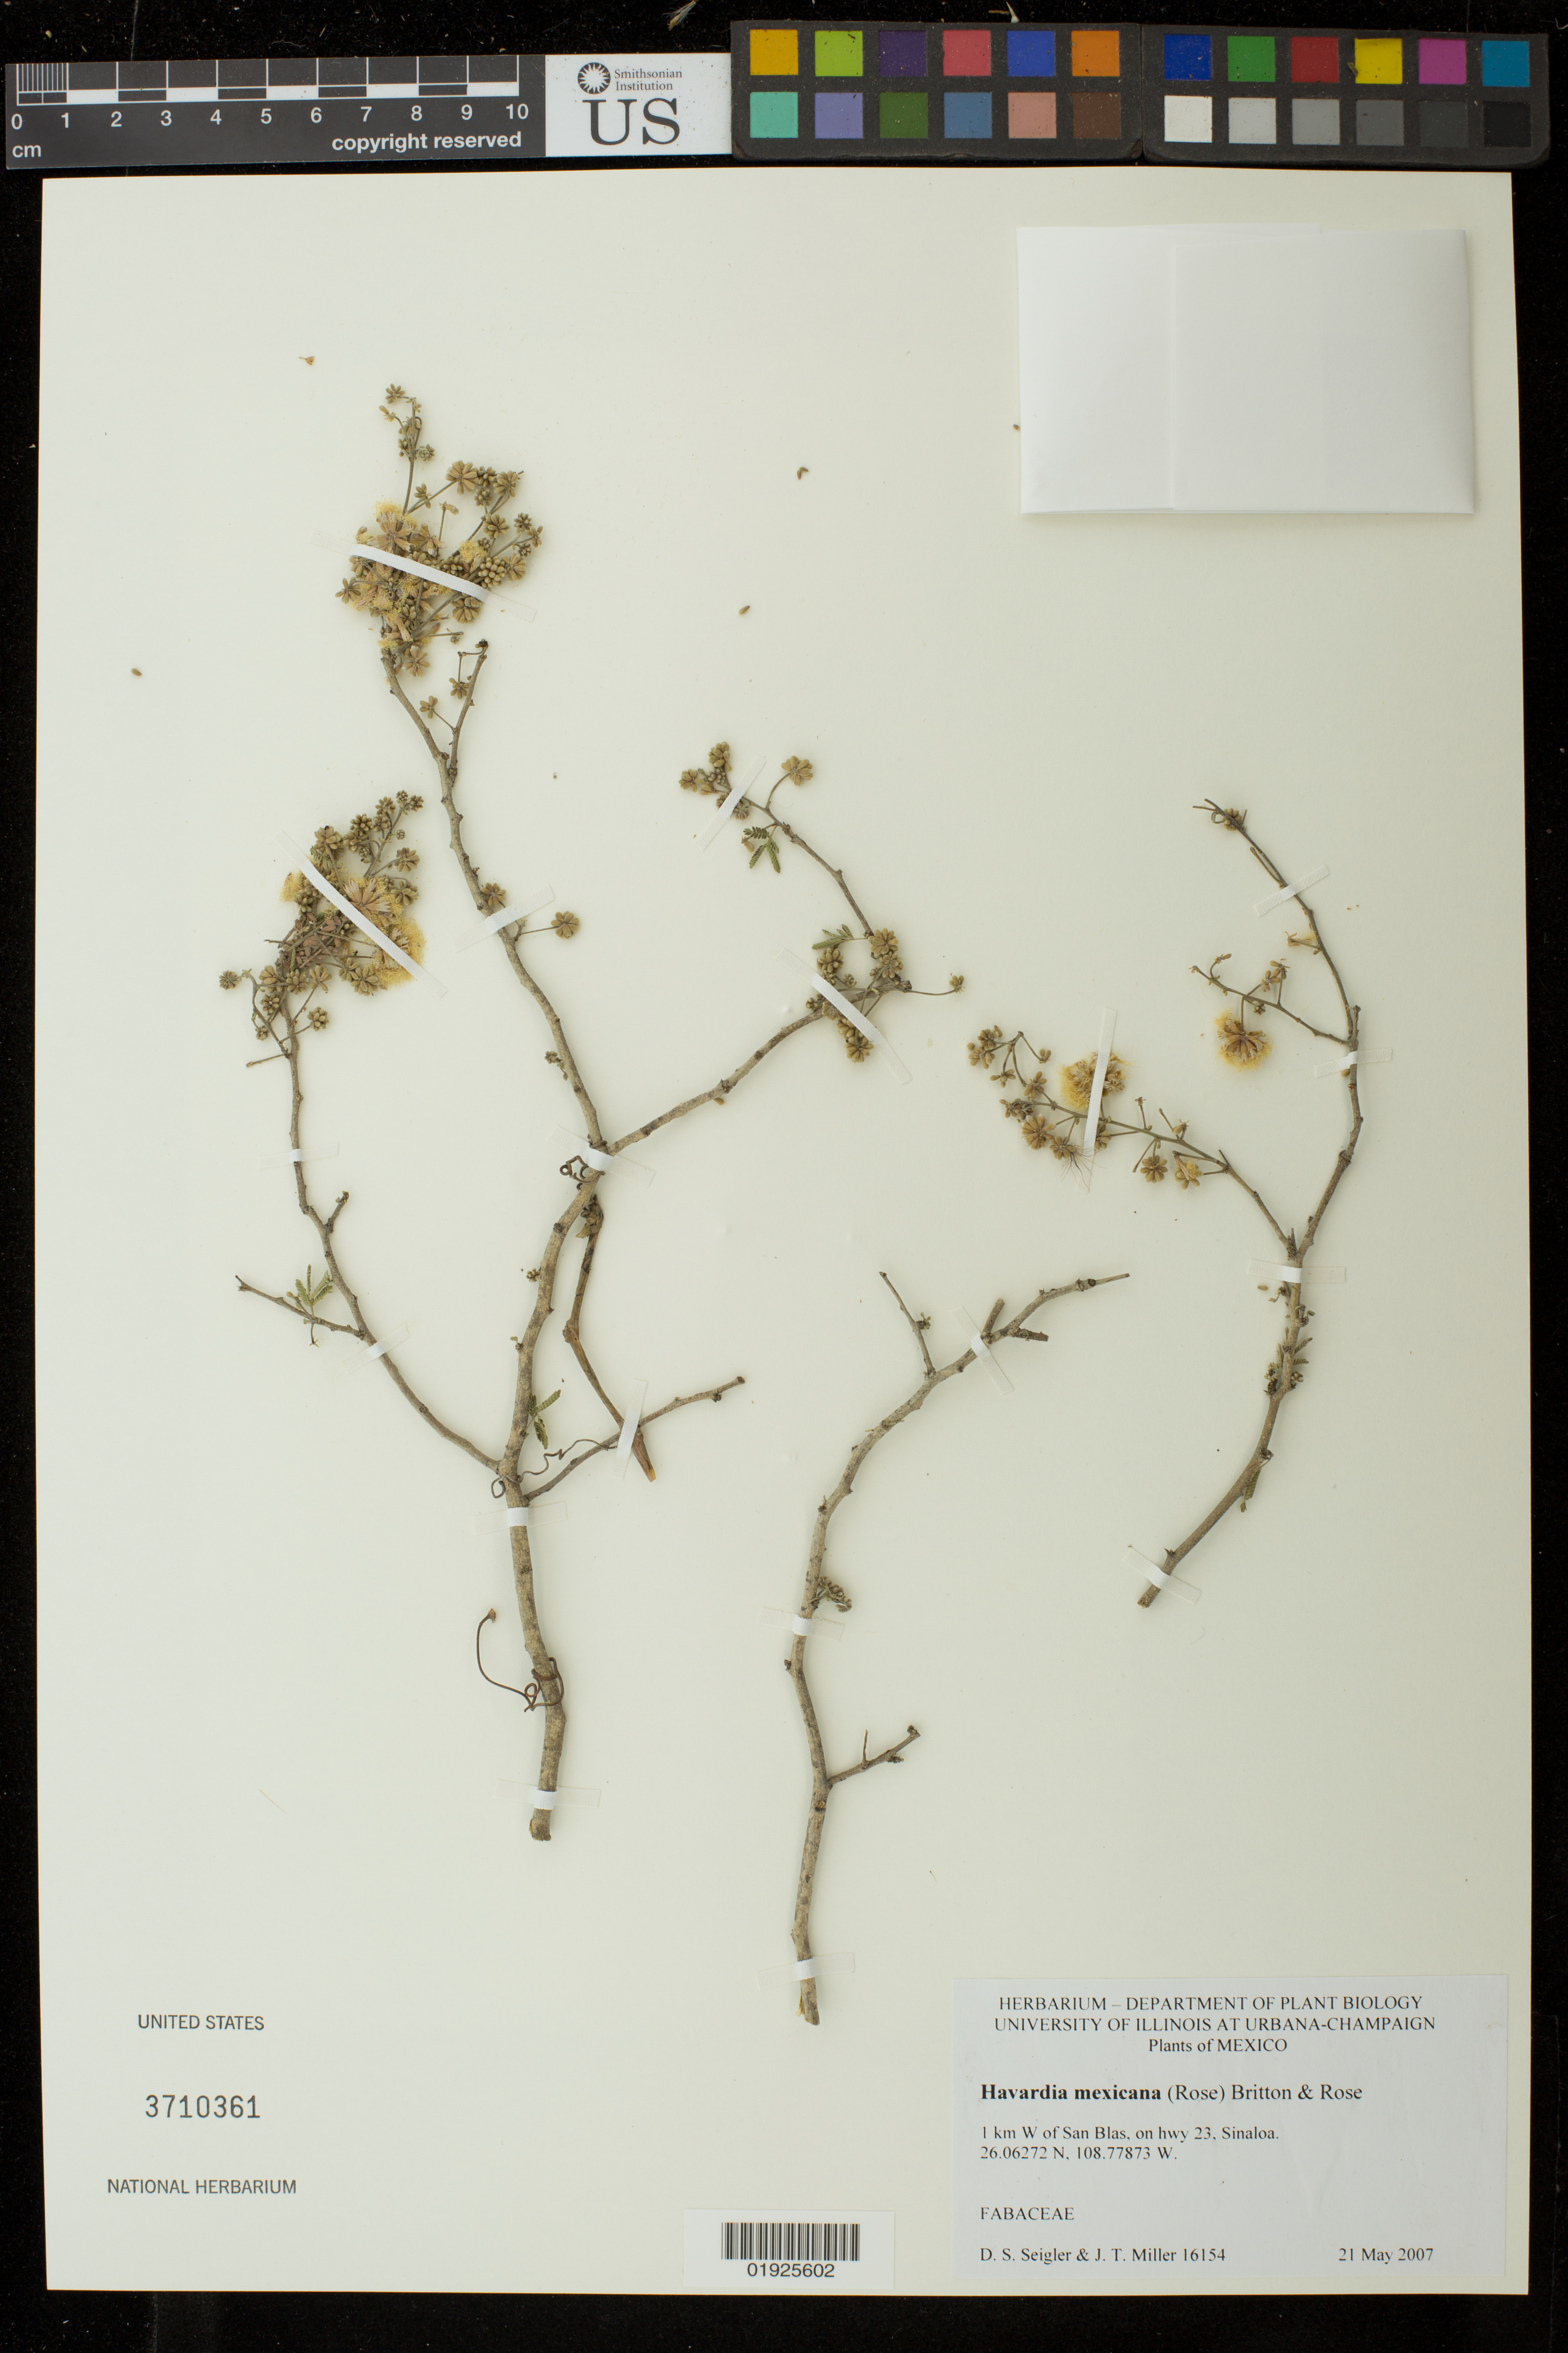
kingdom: Plantae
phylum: Tracheophyta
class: Magnoliopsida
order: Fabales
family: Fabaceae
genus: Havardia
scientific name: Havardia mexicana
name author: (Rose) Britton & Rose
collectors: D. S. Seigler & J. T. Miller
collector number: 16154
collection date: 2007-05-21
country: Mexico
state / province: Sinaloa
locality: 14 km NE of San Blas, on hwy 23.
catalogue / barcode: US 3710361